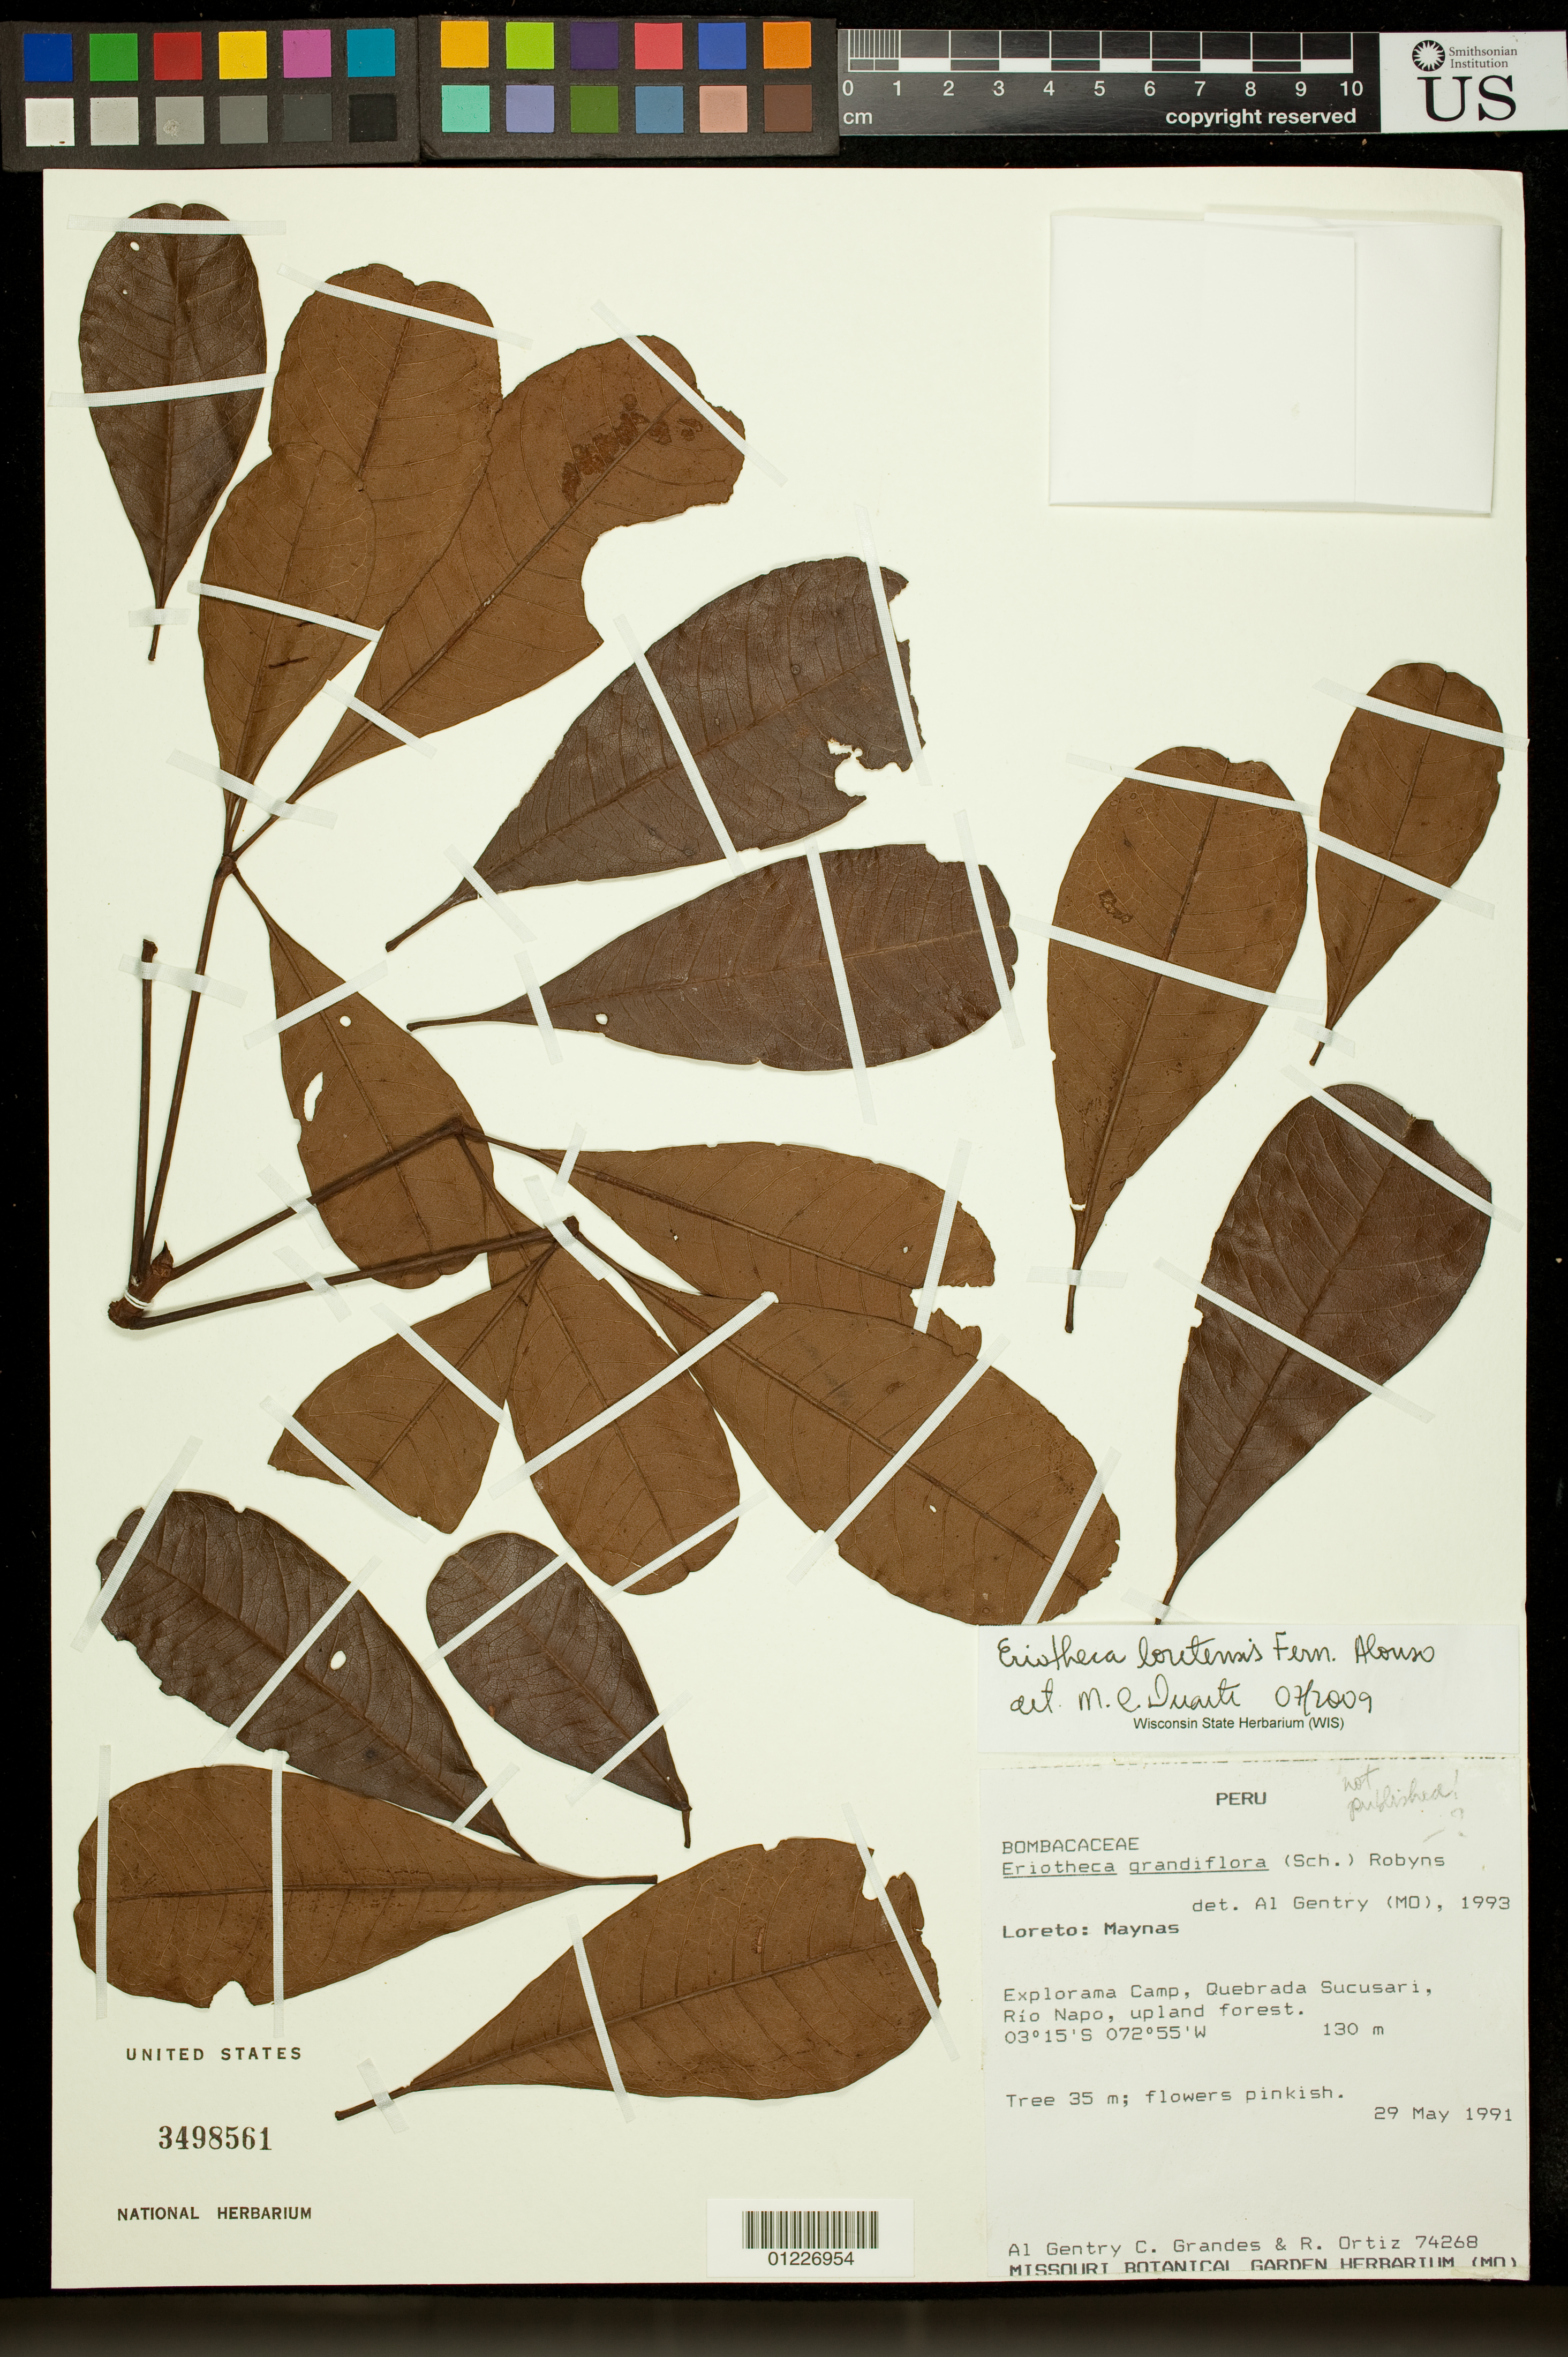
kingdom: Plantae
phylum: Tracheophyta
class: Magnoliopsida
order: Malvales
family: Malvaceae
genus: Pachira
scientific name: Pachira loretensis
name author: (Fern. Alonso) V.N. Yoshik. & M.C. Duarte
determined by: Dorr, Laurence J., Curator (BOT), Smithsonian Institution - National Museum of Natural History (UNITED STATES)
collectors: A. H. Gentry, C. Grandes & R. Ortíz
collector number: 74268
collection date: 1991-05-29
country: Peru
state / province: Loreto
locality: Maynas. Explora Camp, Quebrada Sucusari, Rio Napo, upland forest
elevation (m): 130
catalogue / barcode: US 3498561